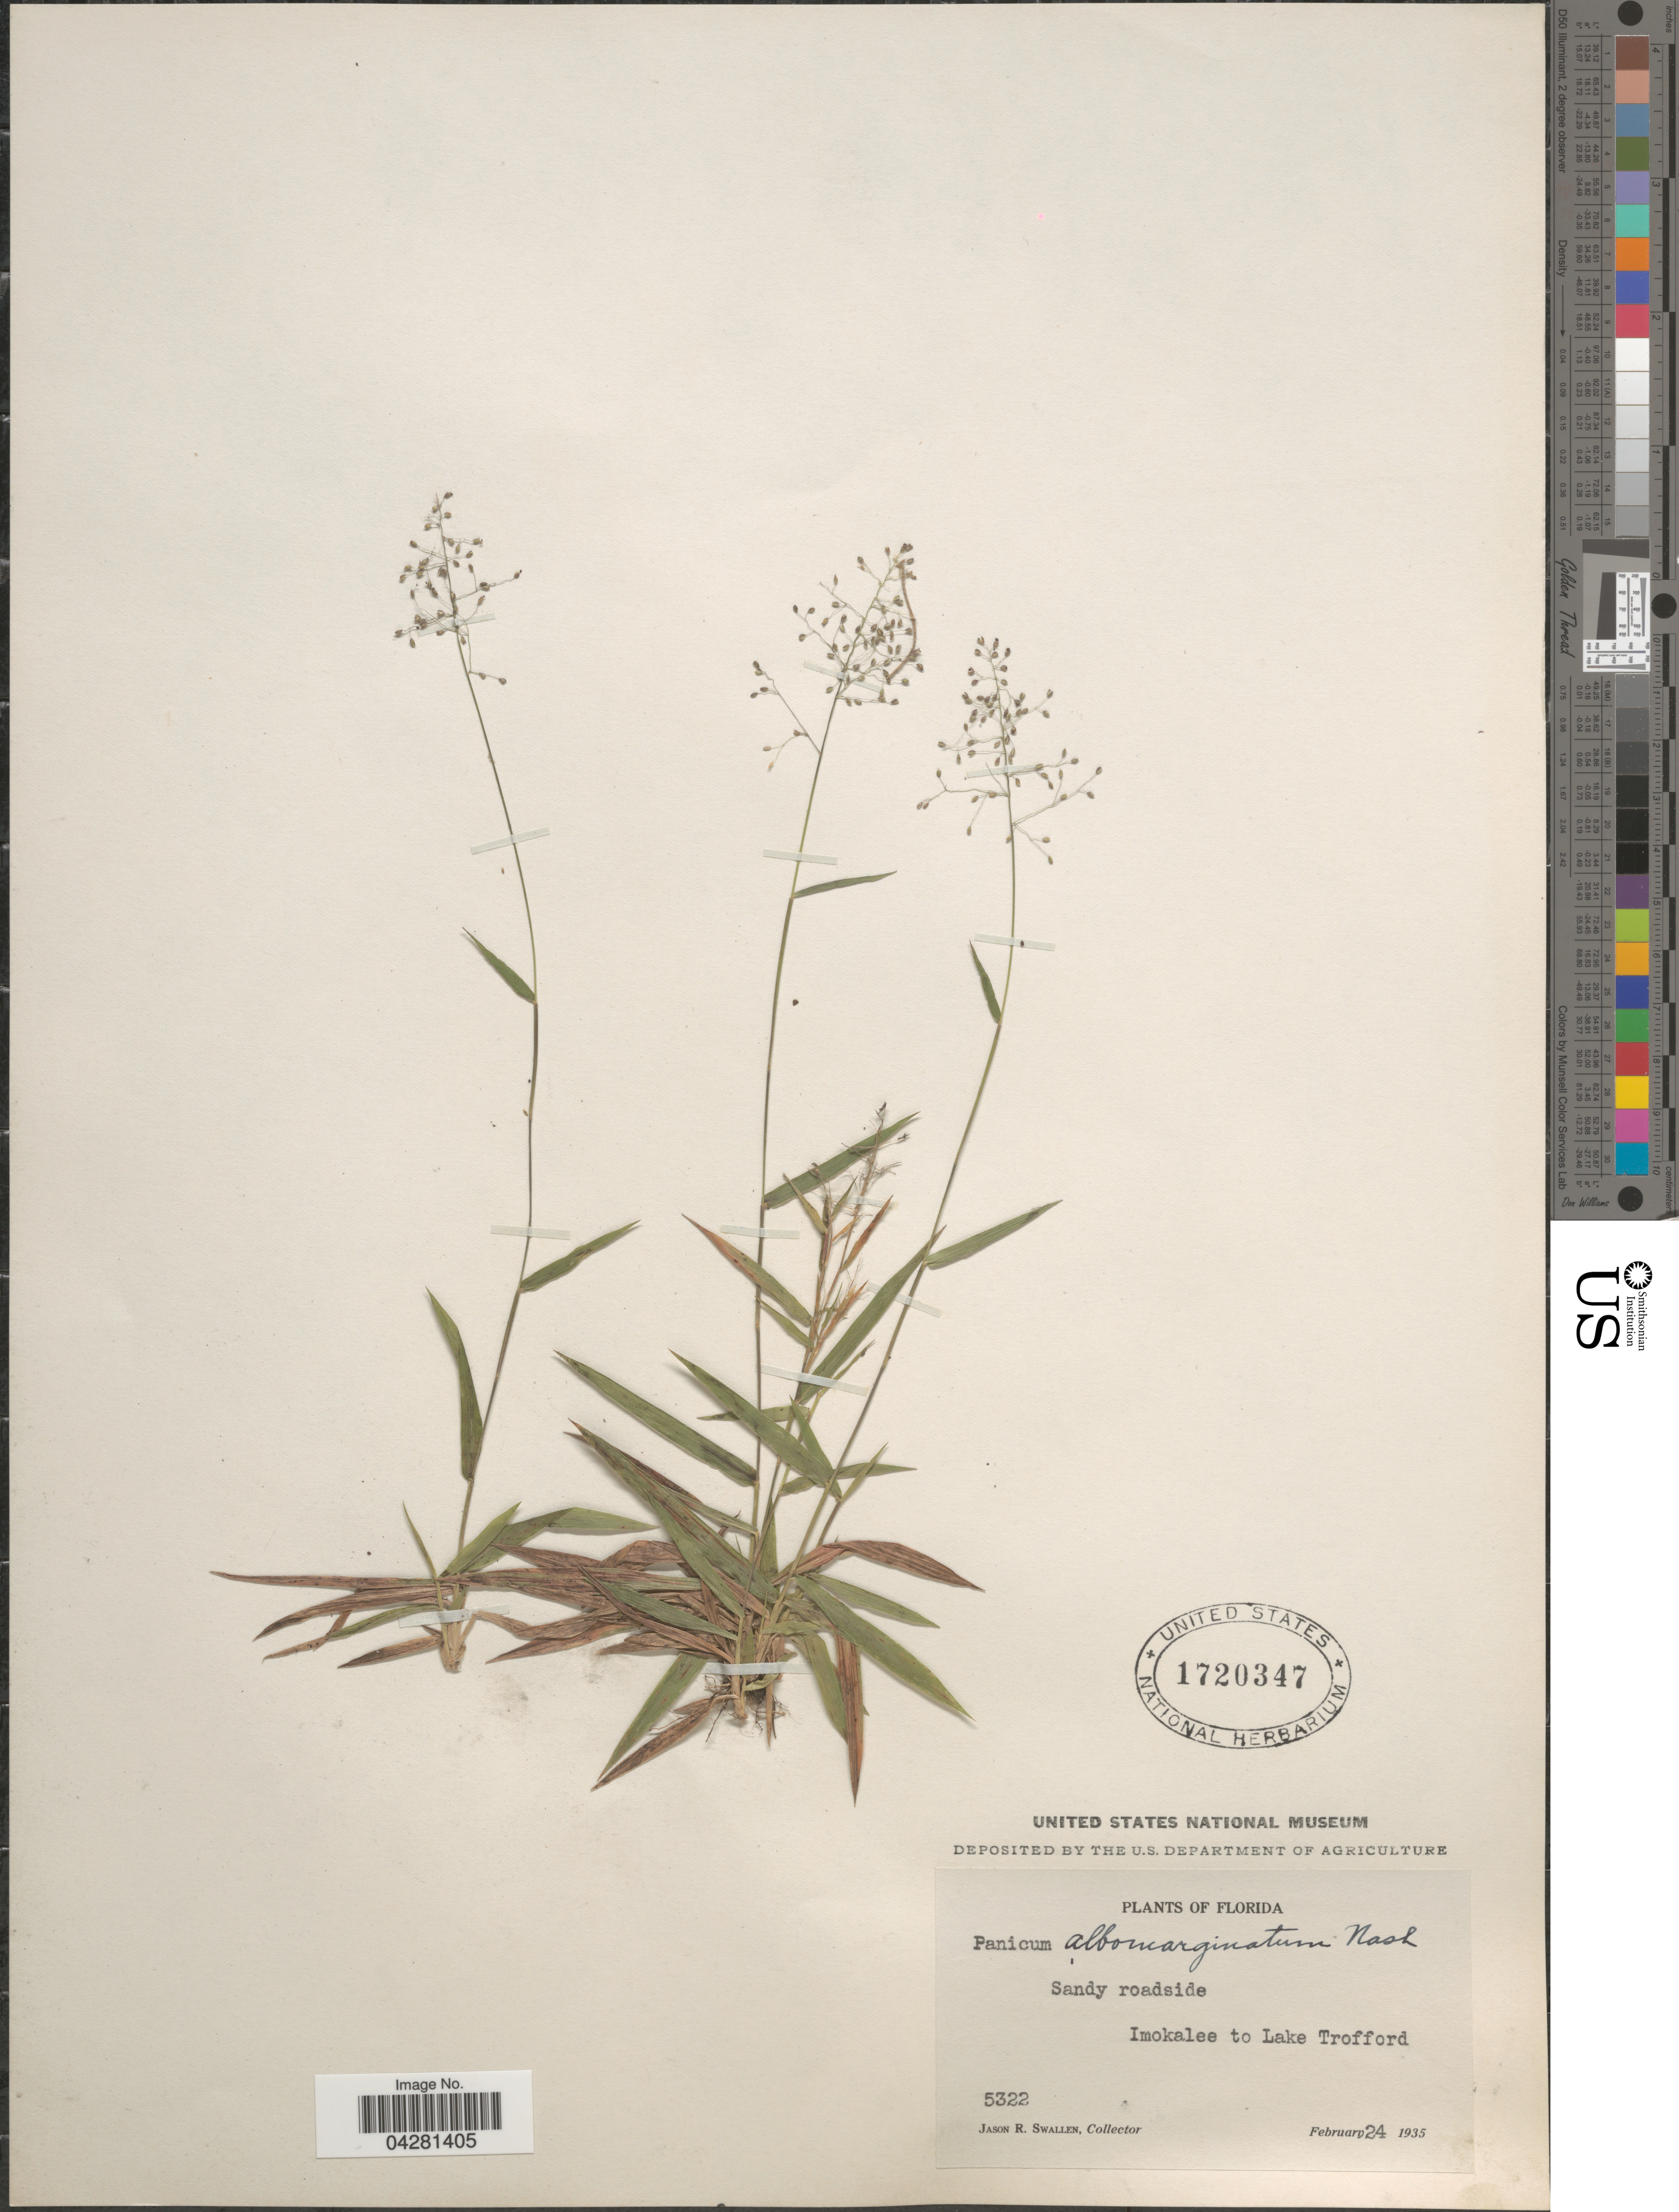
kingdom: Plantae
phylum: Tracheophyta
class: Liliopsida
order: Poales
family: Poaceae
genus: Dichanthelium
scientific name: Dichanthelium dichotomum var. unciphyllum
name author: (Trin.) Davidse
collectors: J. R. Swallen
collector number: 5322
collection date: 1935-02-24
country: United States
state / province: Florida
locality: Sandy roadside. Imokalee to Lake Trofford.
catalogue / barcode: US 1720347